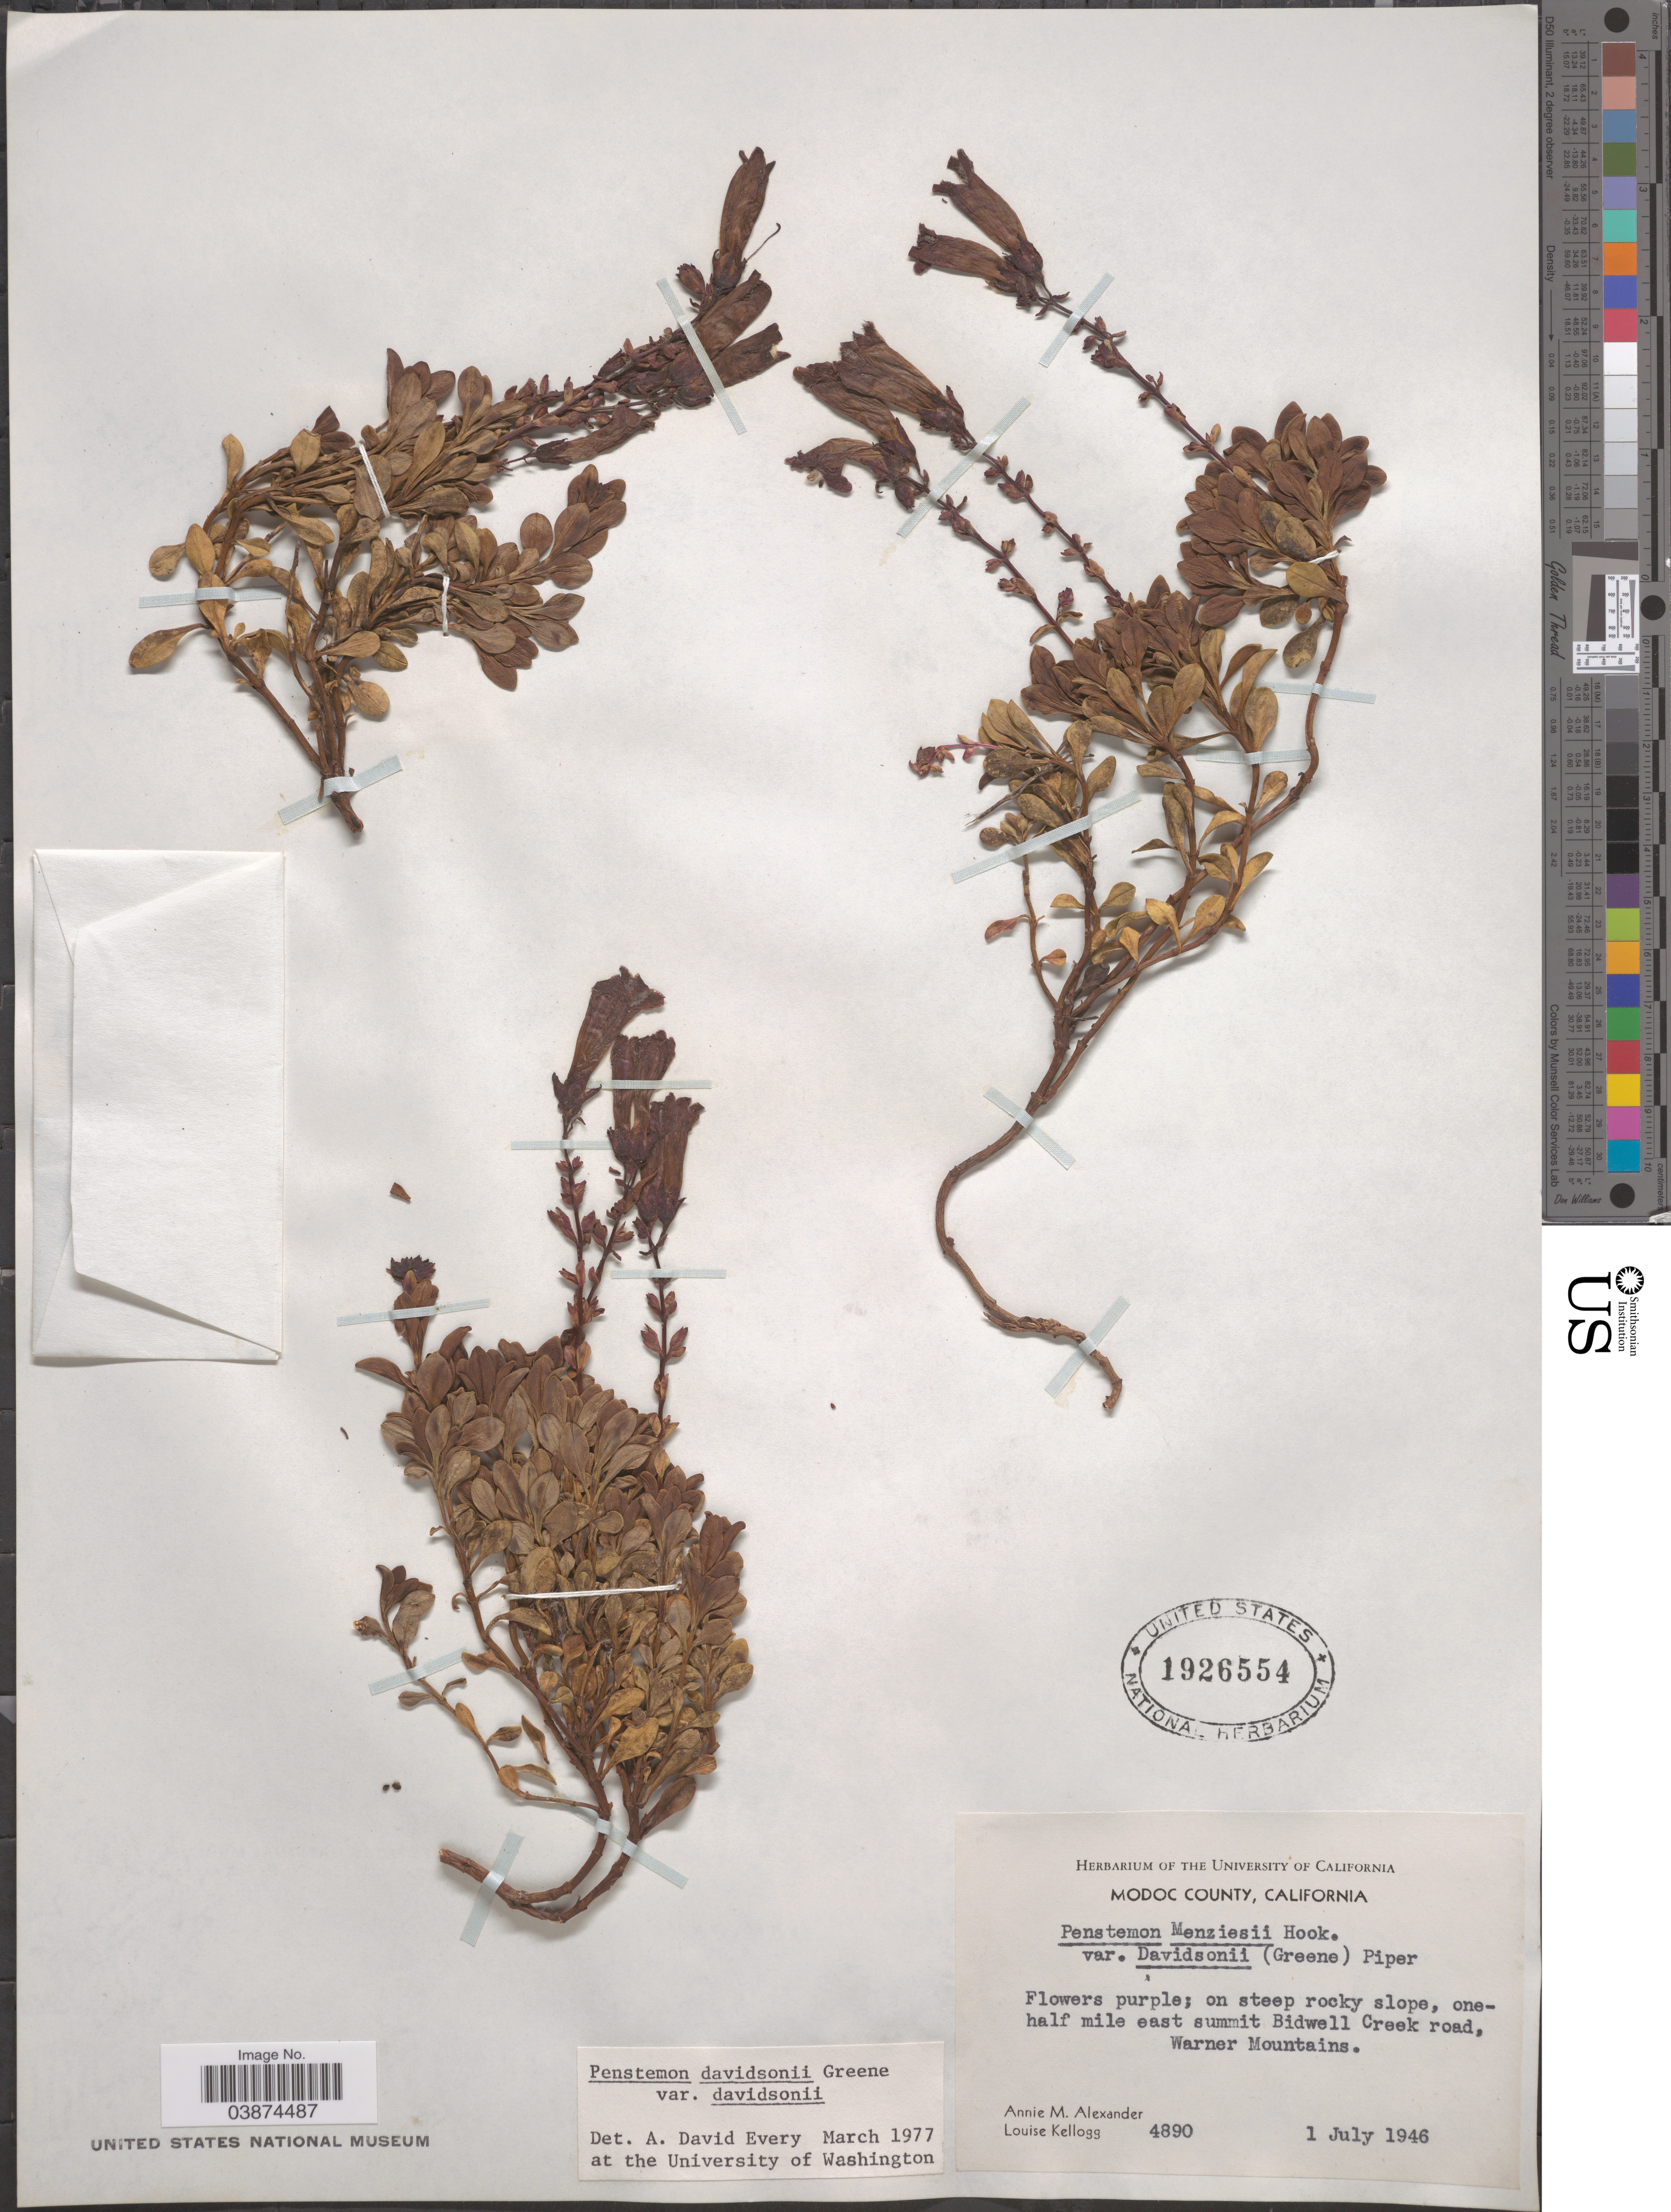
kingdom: Plantae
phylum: Tracheophyta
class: Magnoliopsida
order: Lamiales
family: Plantaginaceae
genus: Penstemon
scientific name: Penstemon davidsonii var. davidsonii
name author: Greene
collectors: A. M. Alexander & L. Kellogg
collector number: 4890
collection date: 1946-07-01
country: United States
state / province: California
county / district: Modoc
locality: Modoc County. One-half mile east summit Bidwell Creek road, Warner Mountains.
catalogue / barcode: US 1926554